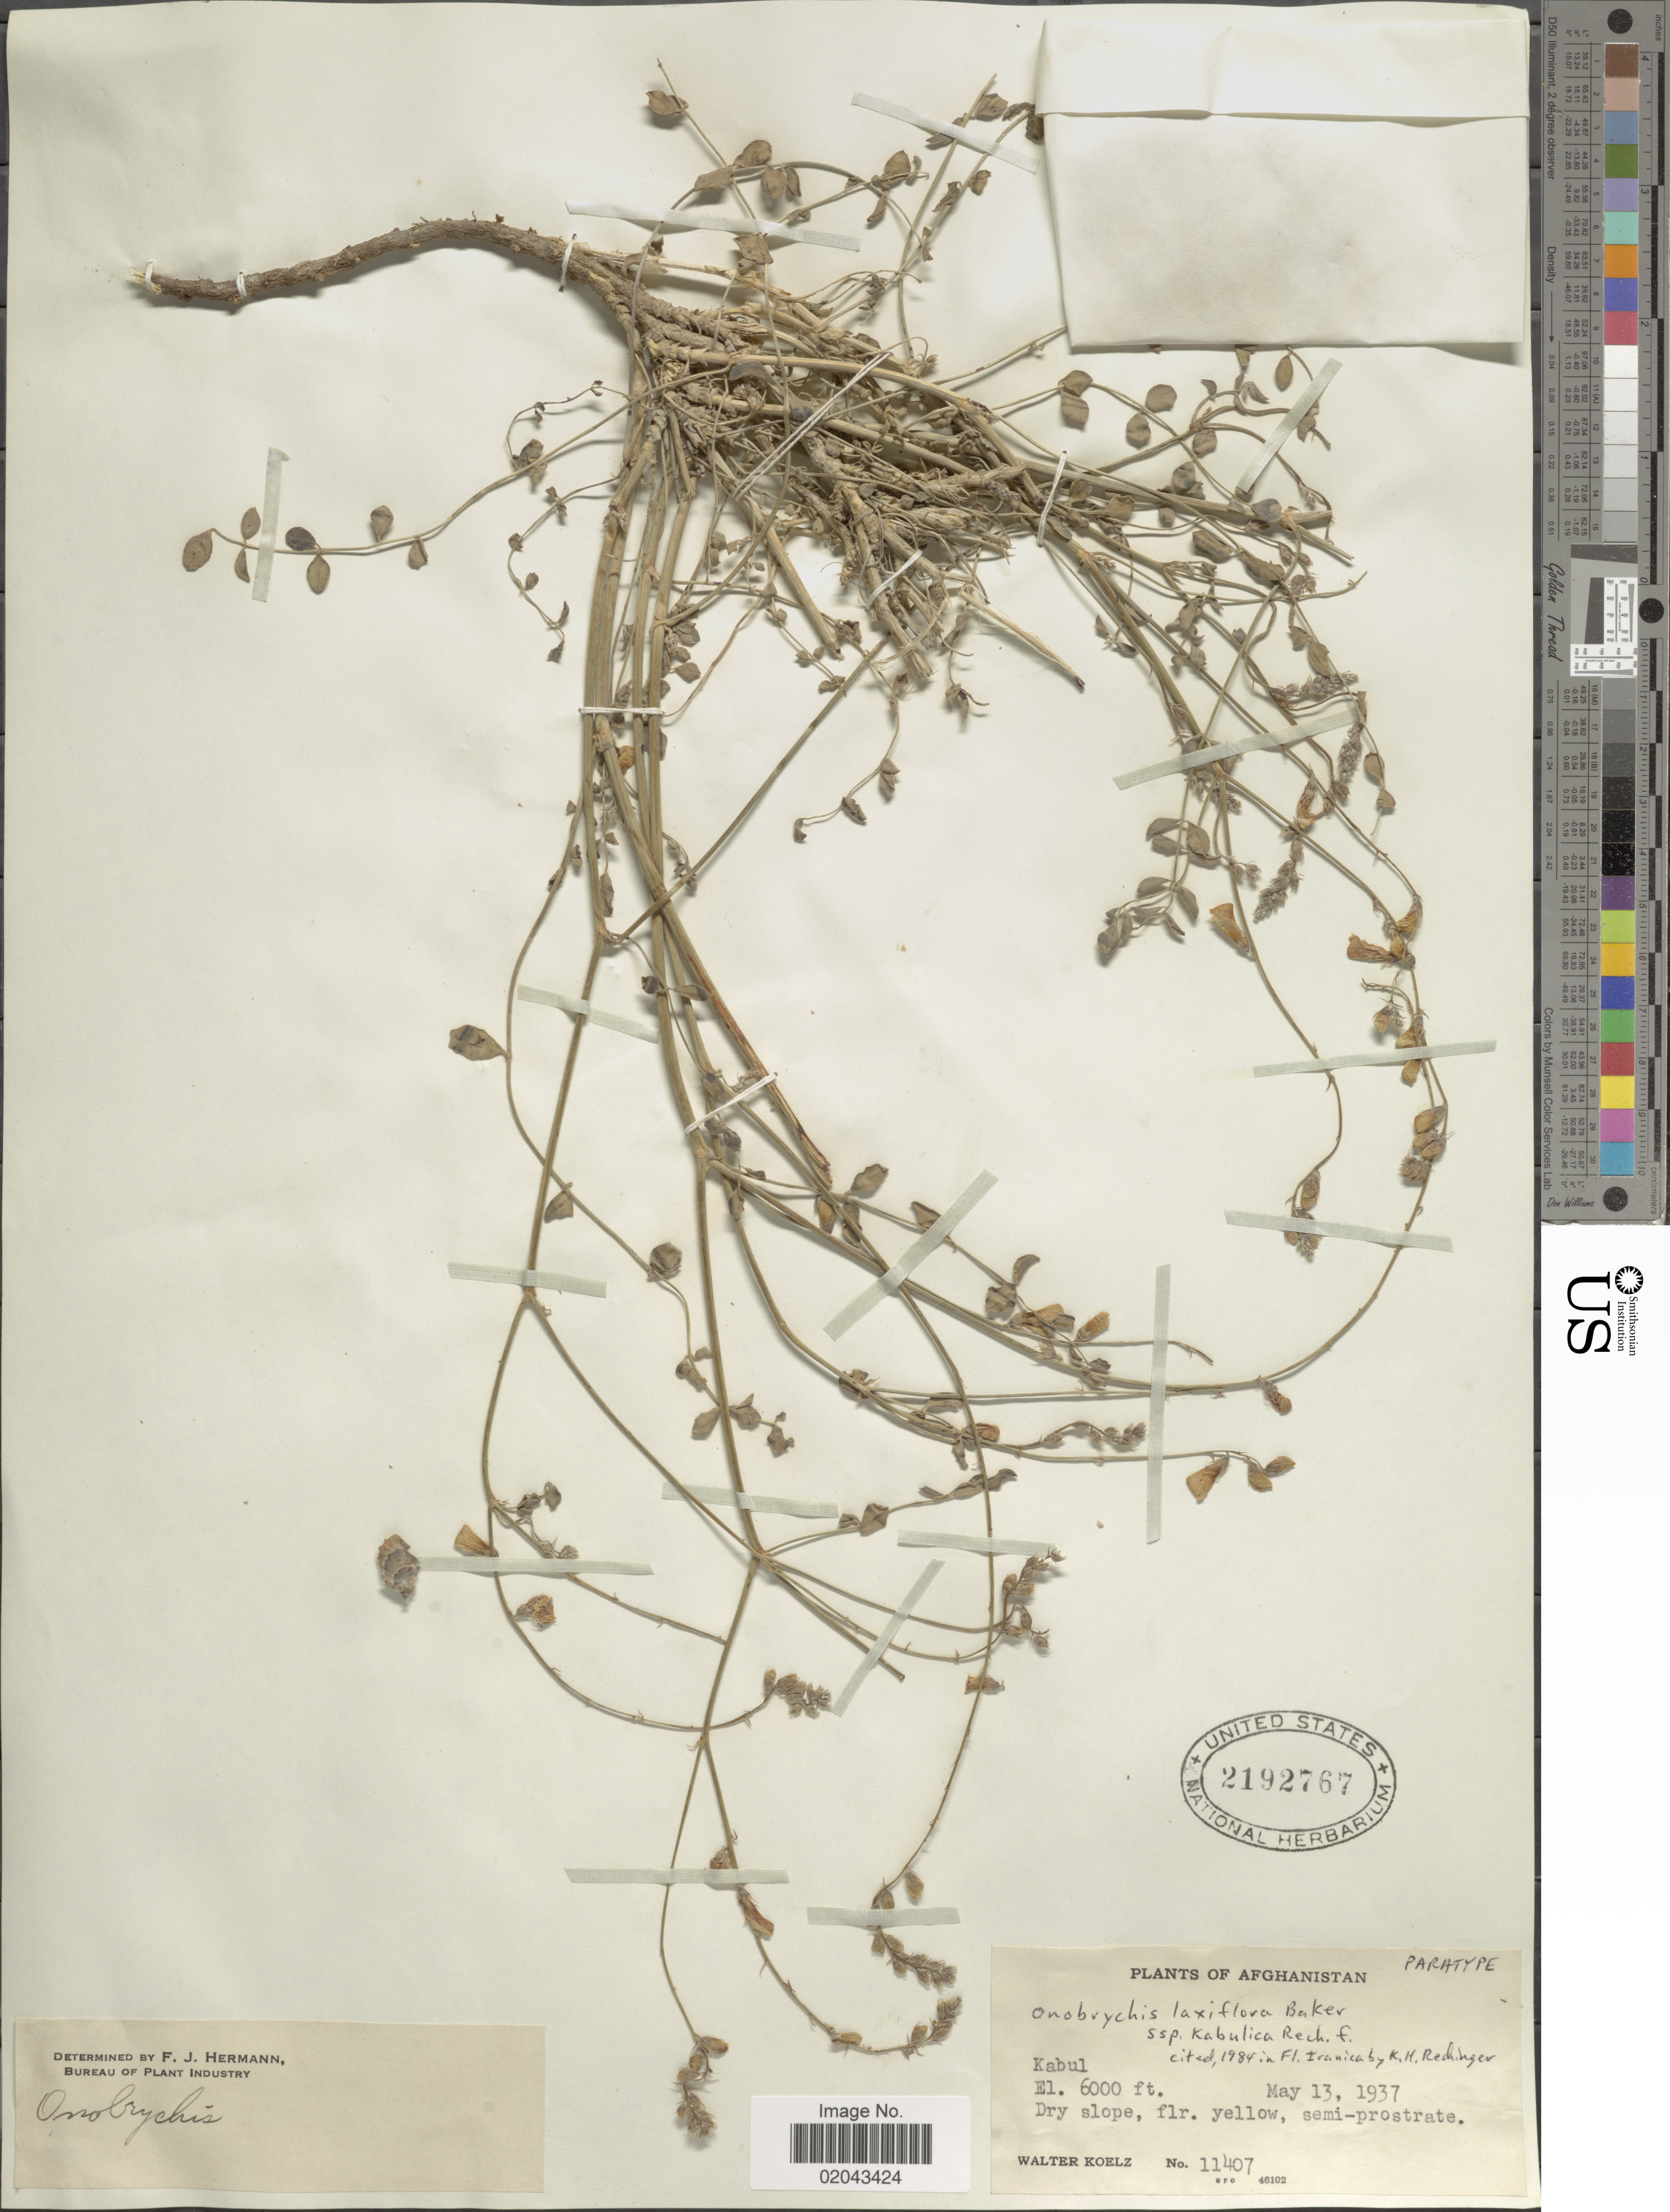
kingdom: Plantae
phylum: Tracheophyta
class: Magnoliopsida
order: Fabales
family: Fabaceae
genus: Onobrychis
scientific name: Onobrychis laxiflora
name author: Baker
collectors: W. N. Koelz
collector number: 11407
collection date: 1937-05-13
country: Afghanistan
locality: Kabul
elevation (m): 1829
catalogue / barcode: US 2192767